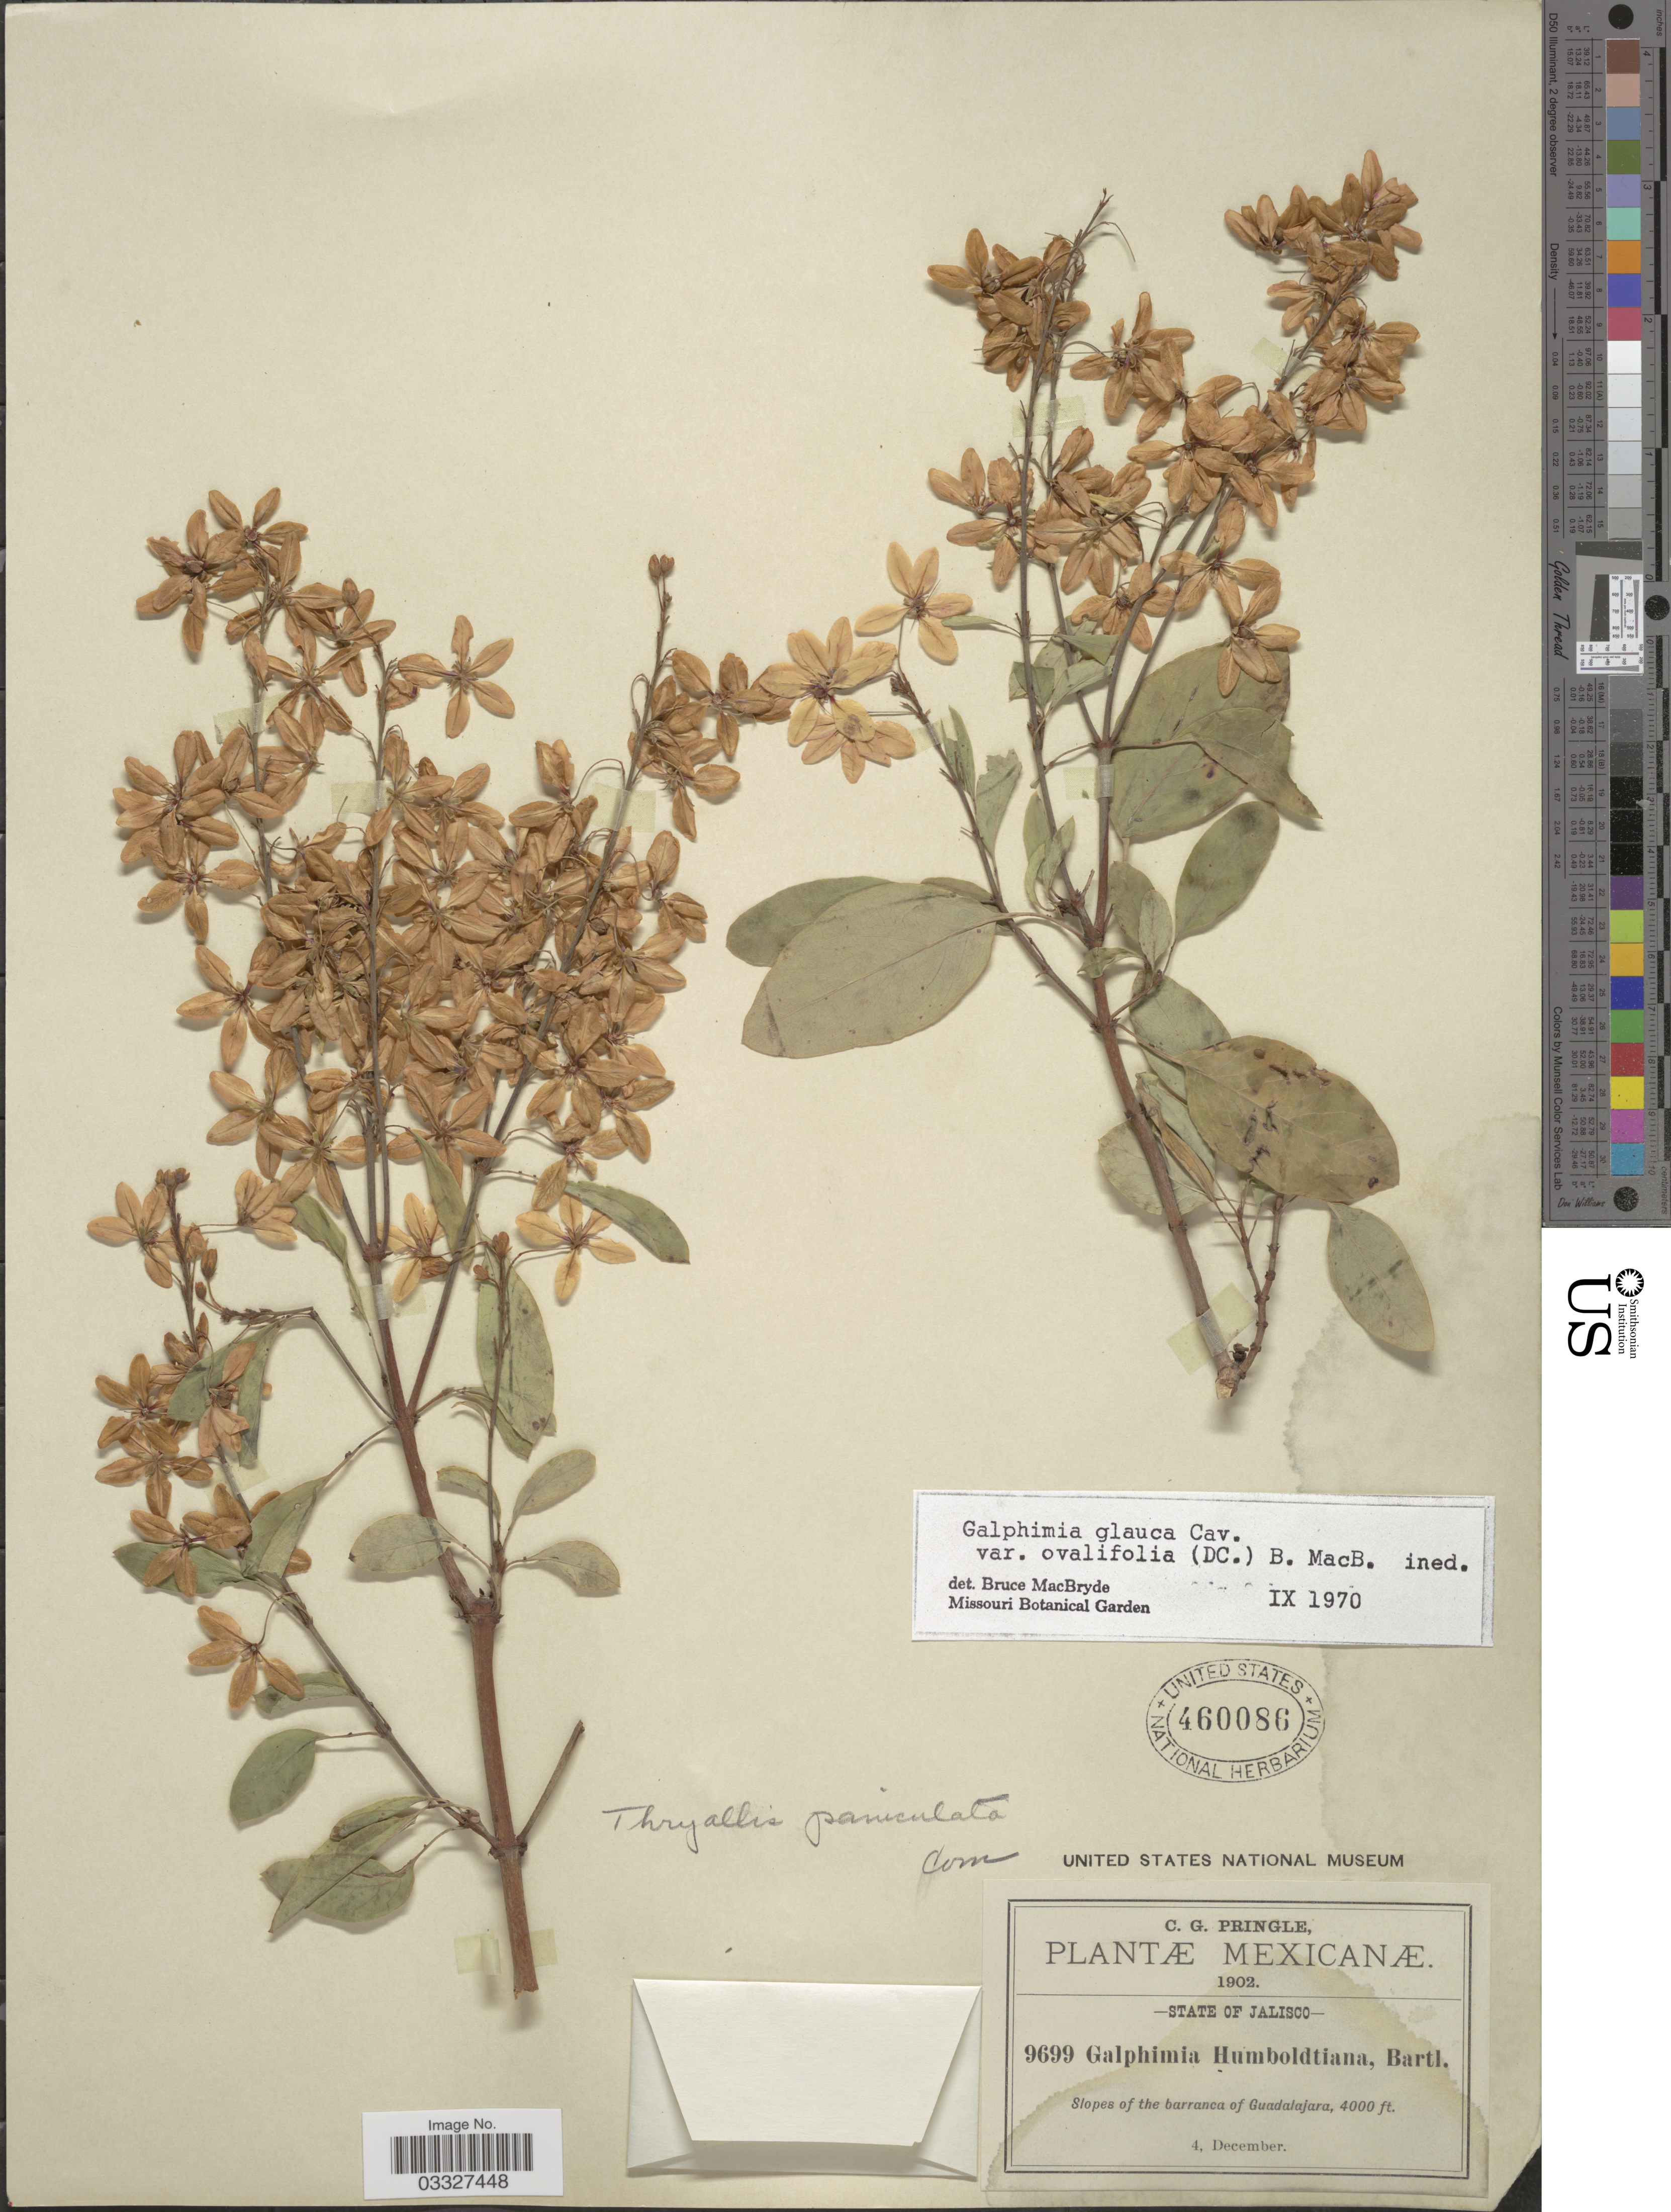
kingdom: Plantae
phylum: Tracheophyta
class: Magnoliopsida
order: Malpighiales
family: Malpighiaceae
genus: Galphimia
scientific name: Galphimia paniculata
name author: Bart.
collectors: C. G. Pringle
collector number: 9699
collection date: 1902-12-04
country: Mexico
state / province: Jalisco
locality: Slopes of the barranca of Guadalajara.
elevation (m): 1219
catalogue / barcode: US 460086